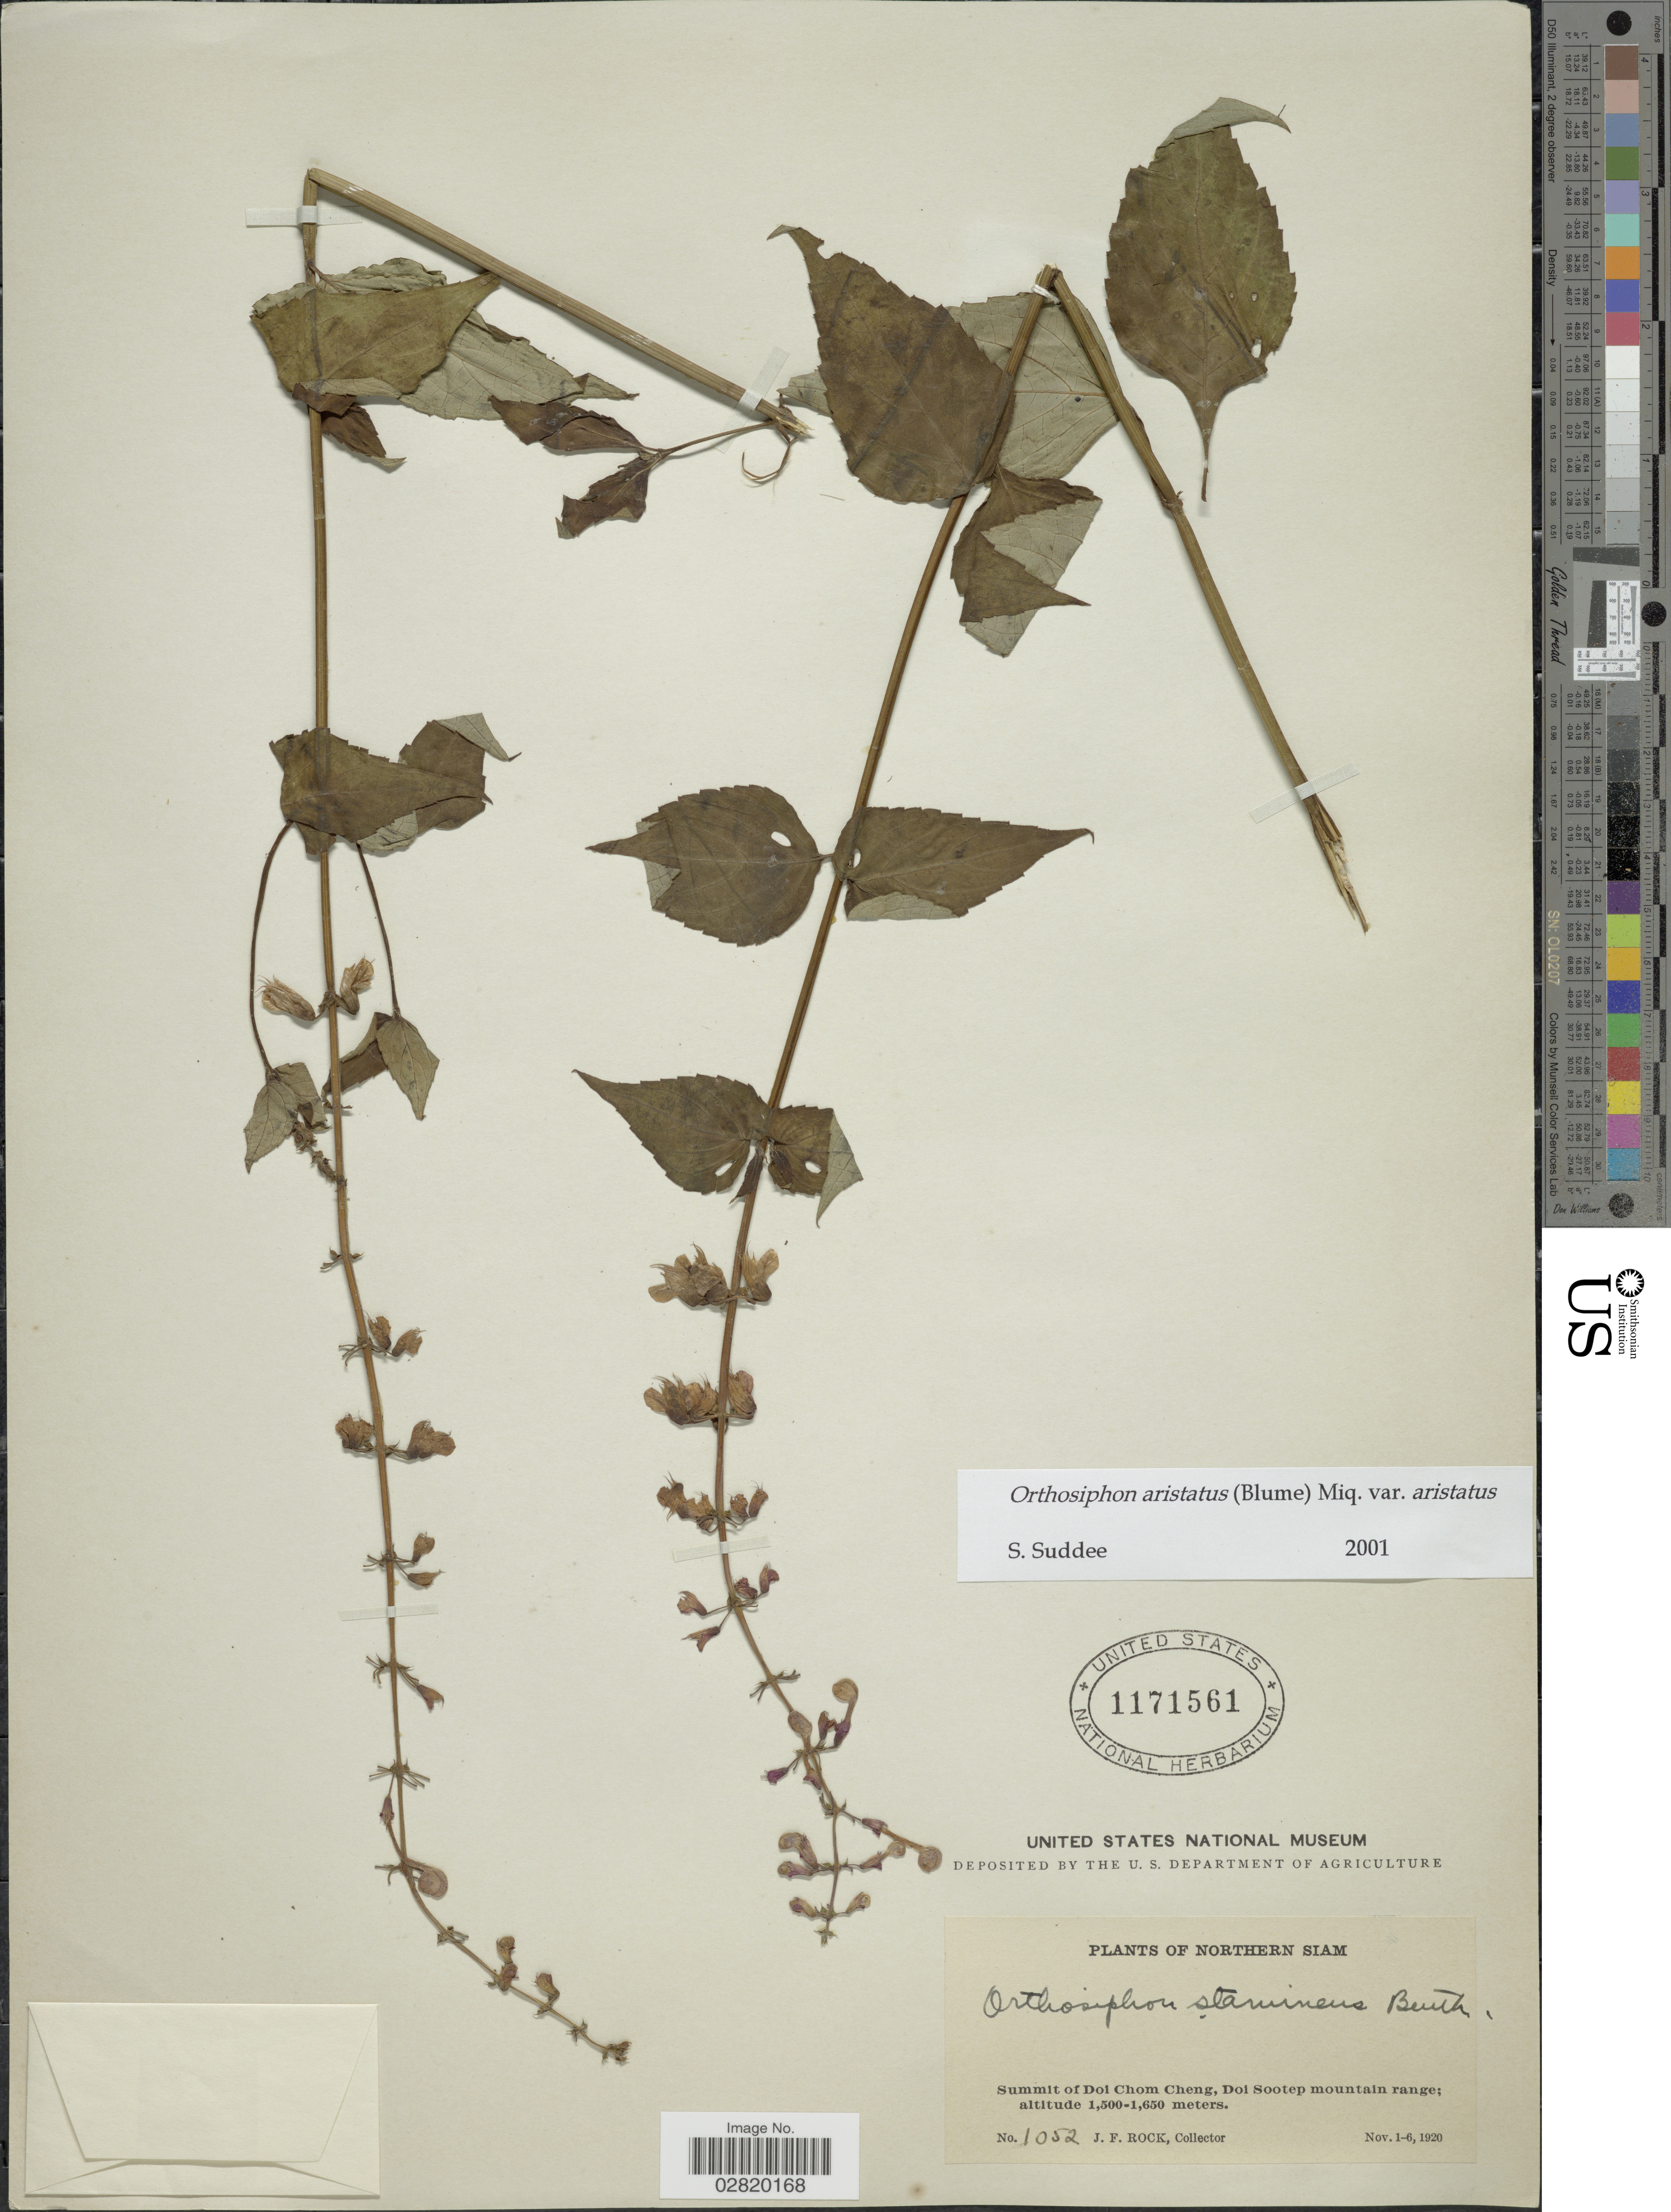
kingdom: Plantae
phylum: Tracheophyta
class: Magnoliopsida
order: Lamiales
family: Lamiaceae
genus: Orthosiphon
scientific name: Orthosiphon aristatus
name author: (Blume) Miq.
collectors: J. Rock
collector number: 1052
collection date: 1920-11-01/1920-11-06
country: Thailand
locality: Northern Siam, Summit of Doi Chom Cheng, Doi Sootep mountain range.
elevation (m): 1500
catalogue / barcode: US 1171561